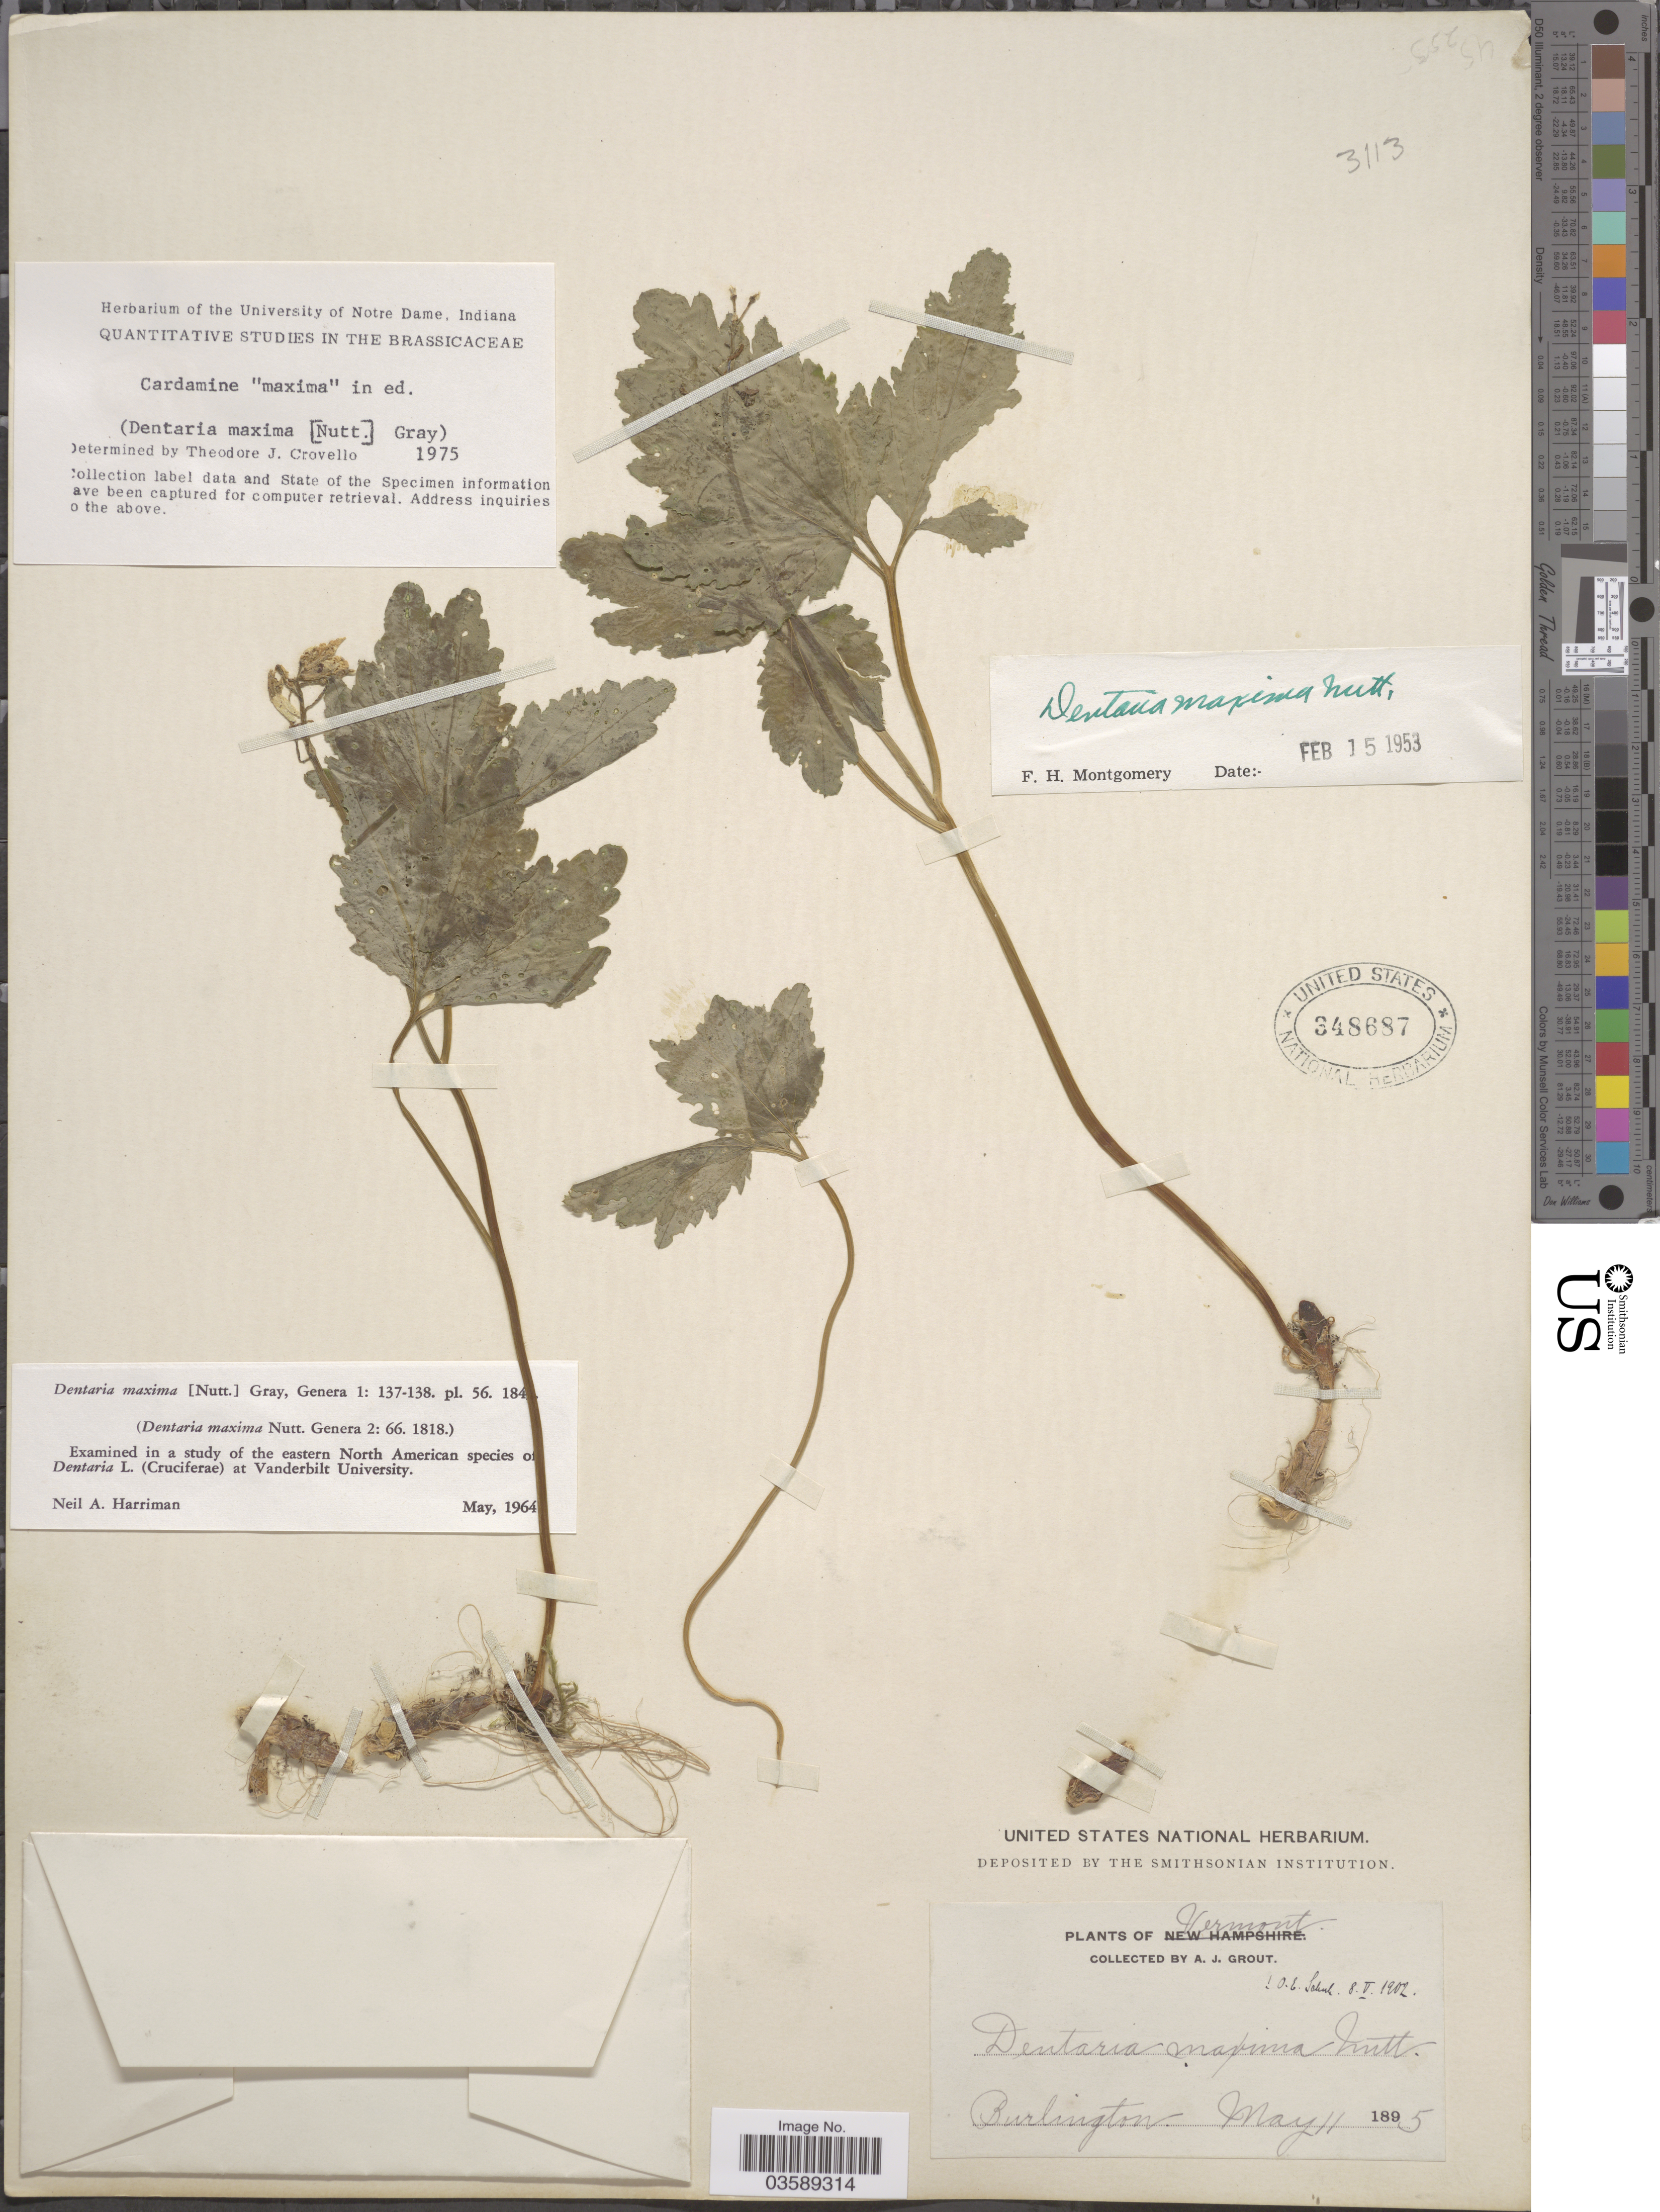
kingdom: Plantae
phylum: Tracheophyta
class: Magnoliopsida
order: Brassicales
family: Brassicaceae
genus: Cardamine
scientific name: Cardamine maxima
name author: (Nutt.) Alph. Wood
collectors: A. J. Grout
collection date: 1895-05-11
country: United States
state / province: Vermont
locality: Burlington.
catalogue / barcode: US 348687